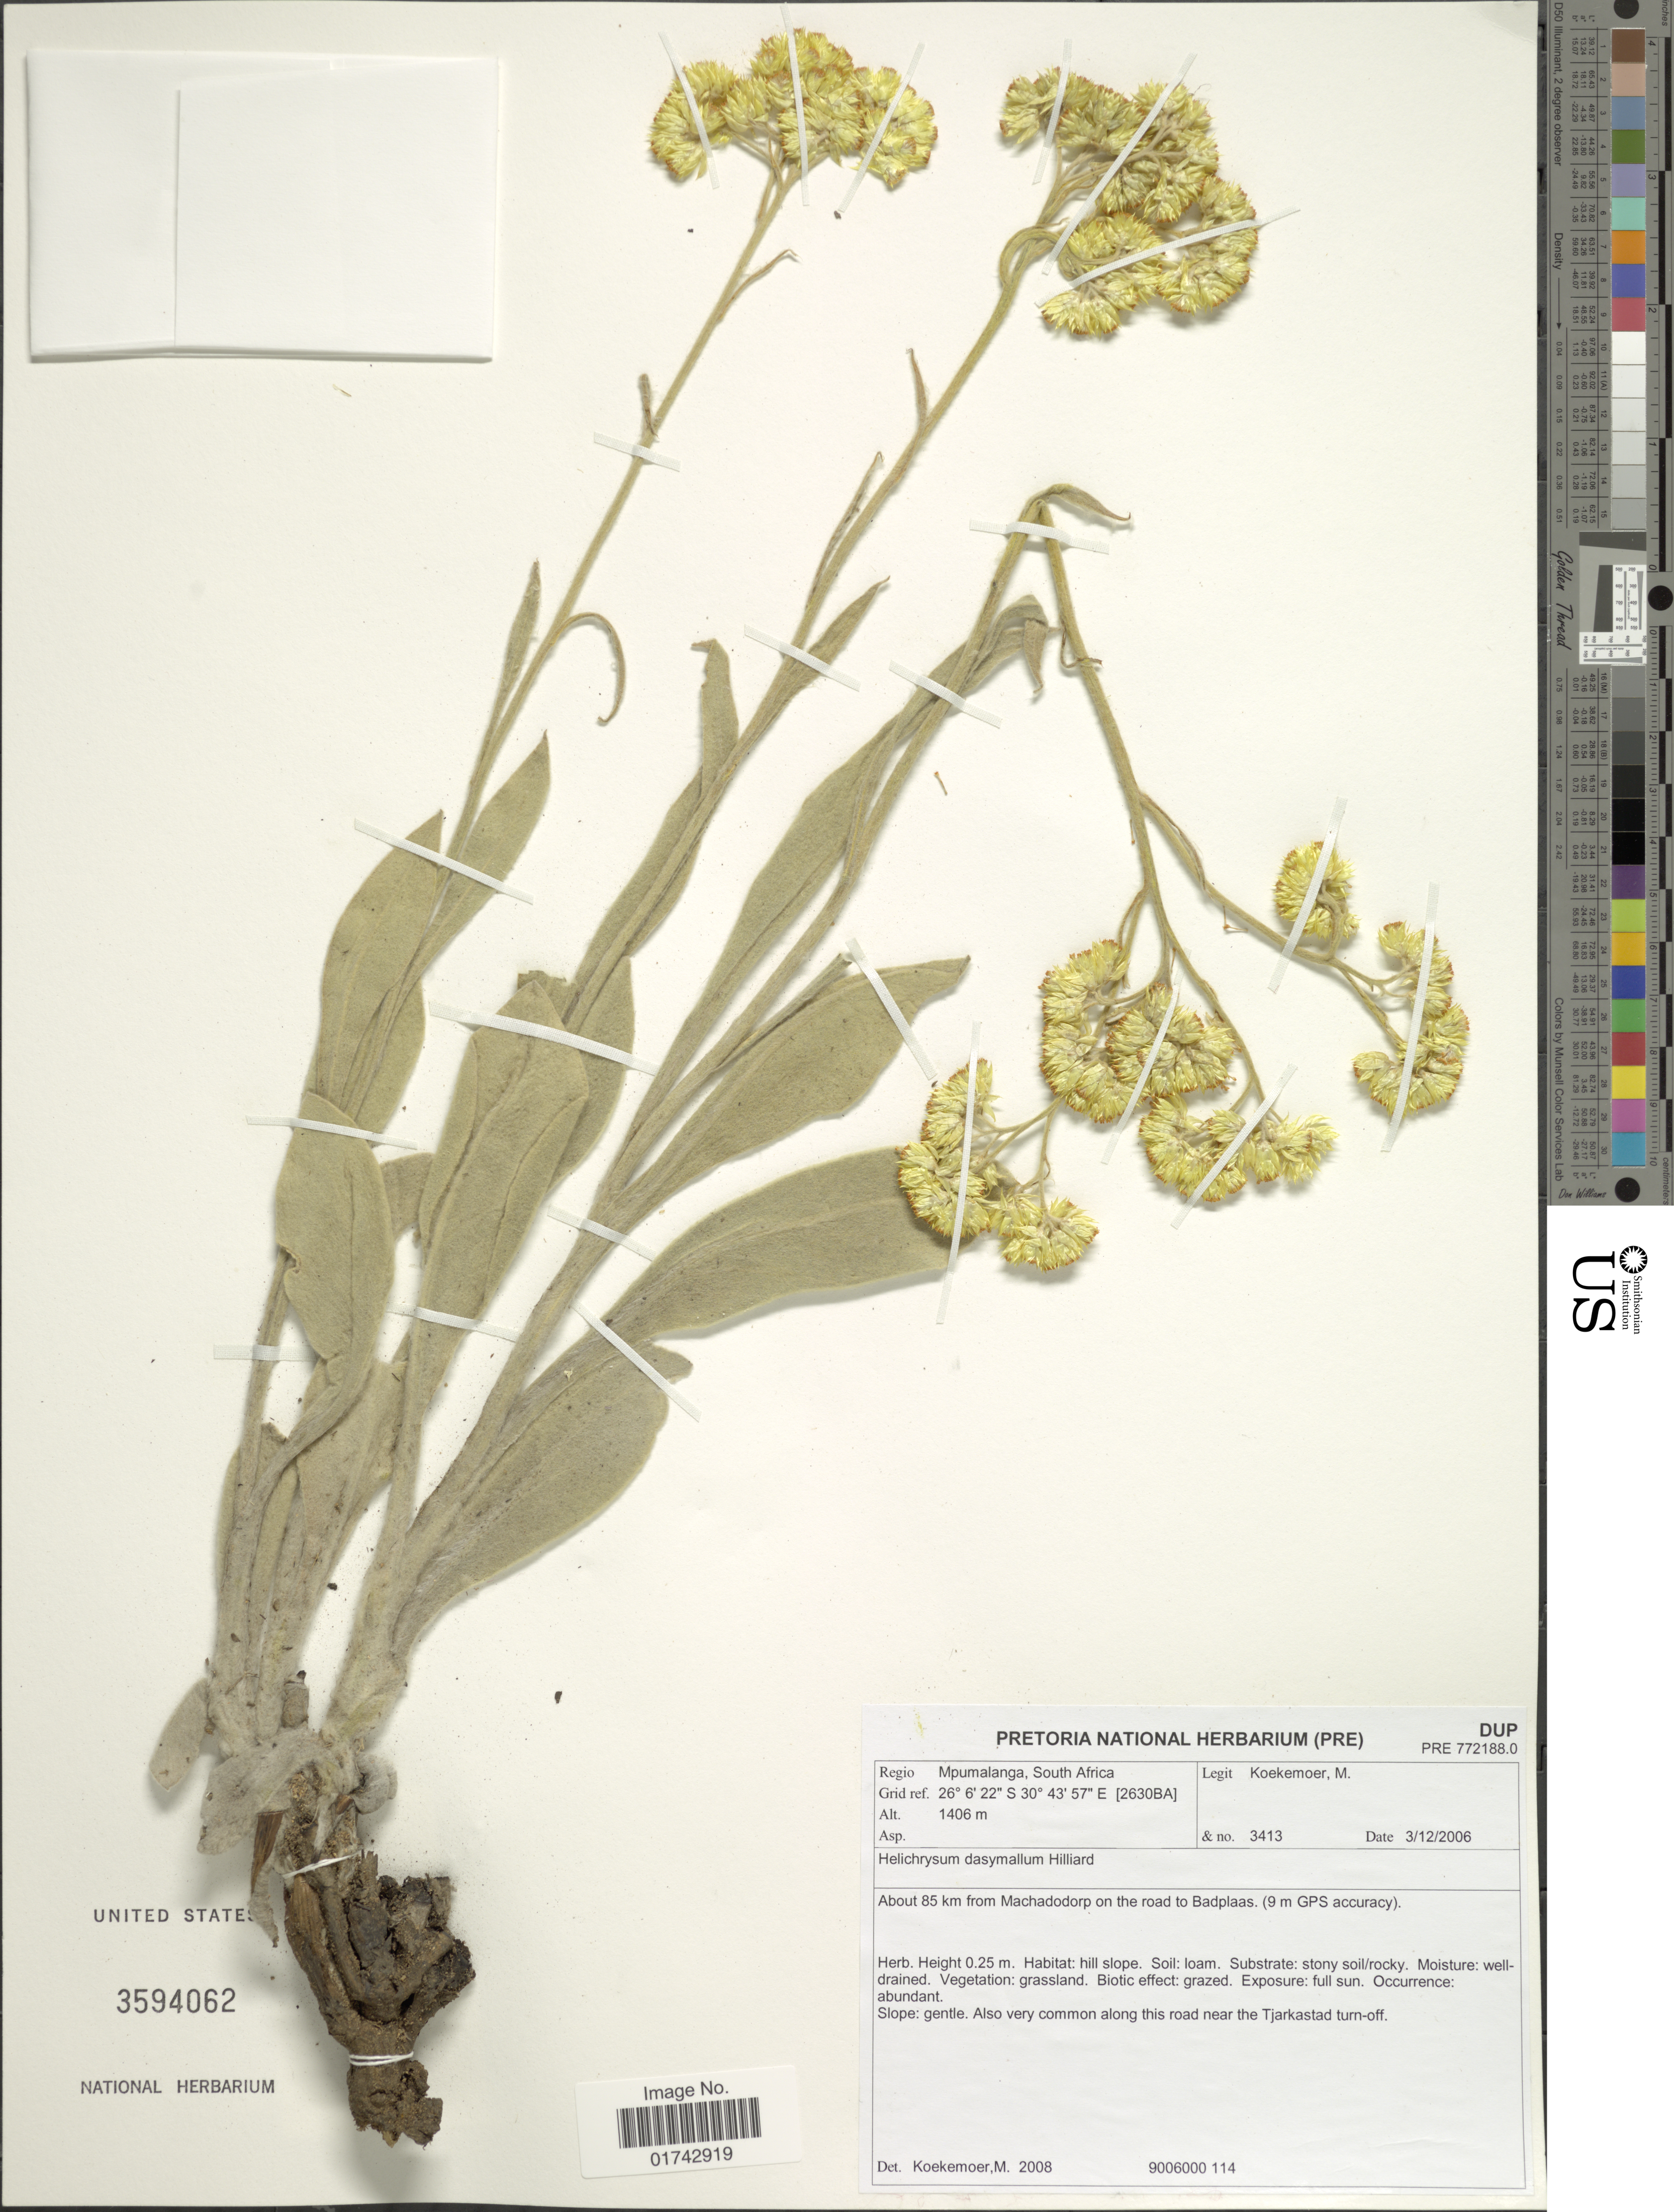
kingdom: Plantae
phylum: Tracheophyta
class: Magnoliopsida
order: Asterales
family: Asteraceae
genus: Helichrysum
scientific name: Helichrysum dasymallum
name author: Hilliard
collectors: M. Koekemoer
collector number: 3413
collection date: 2006-12-03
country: South Africa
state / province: Mpumalanga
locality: Regio Mpumalanga, South Africa, Grid ref. [2630BA], About 85 km from Machadodorp on the road to Badplaas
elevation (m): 1406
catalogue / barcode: US 3594062